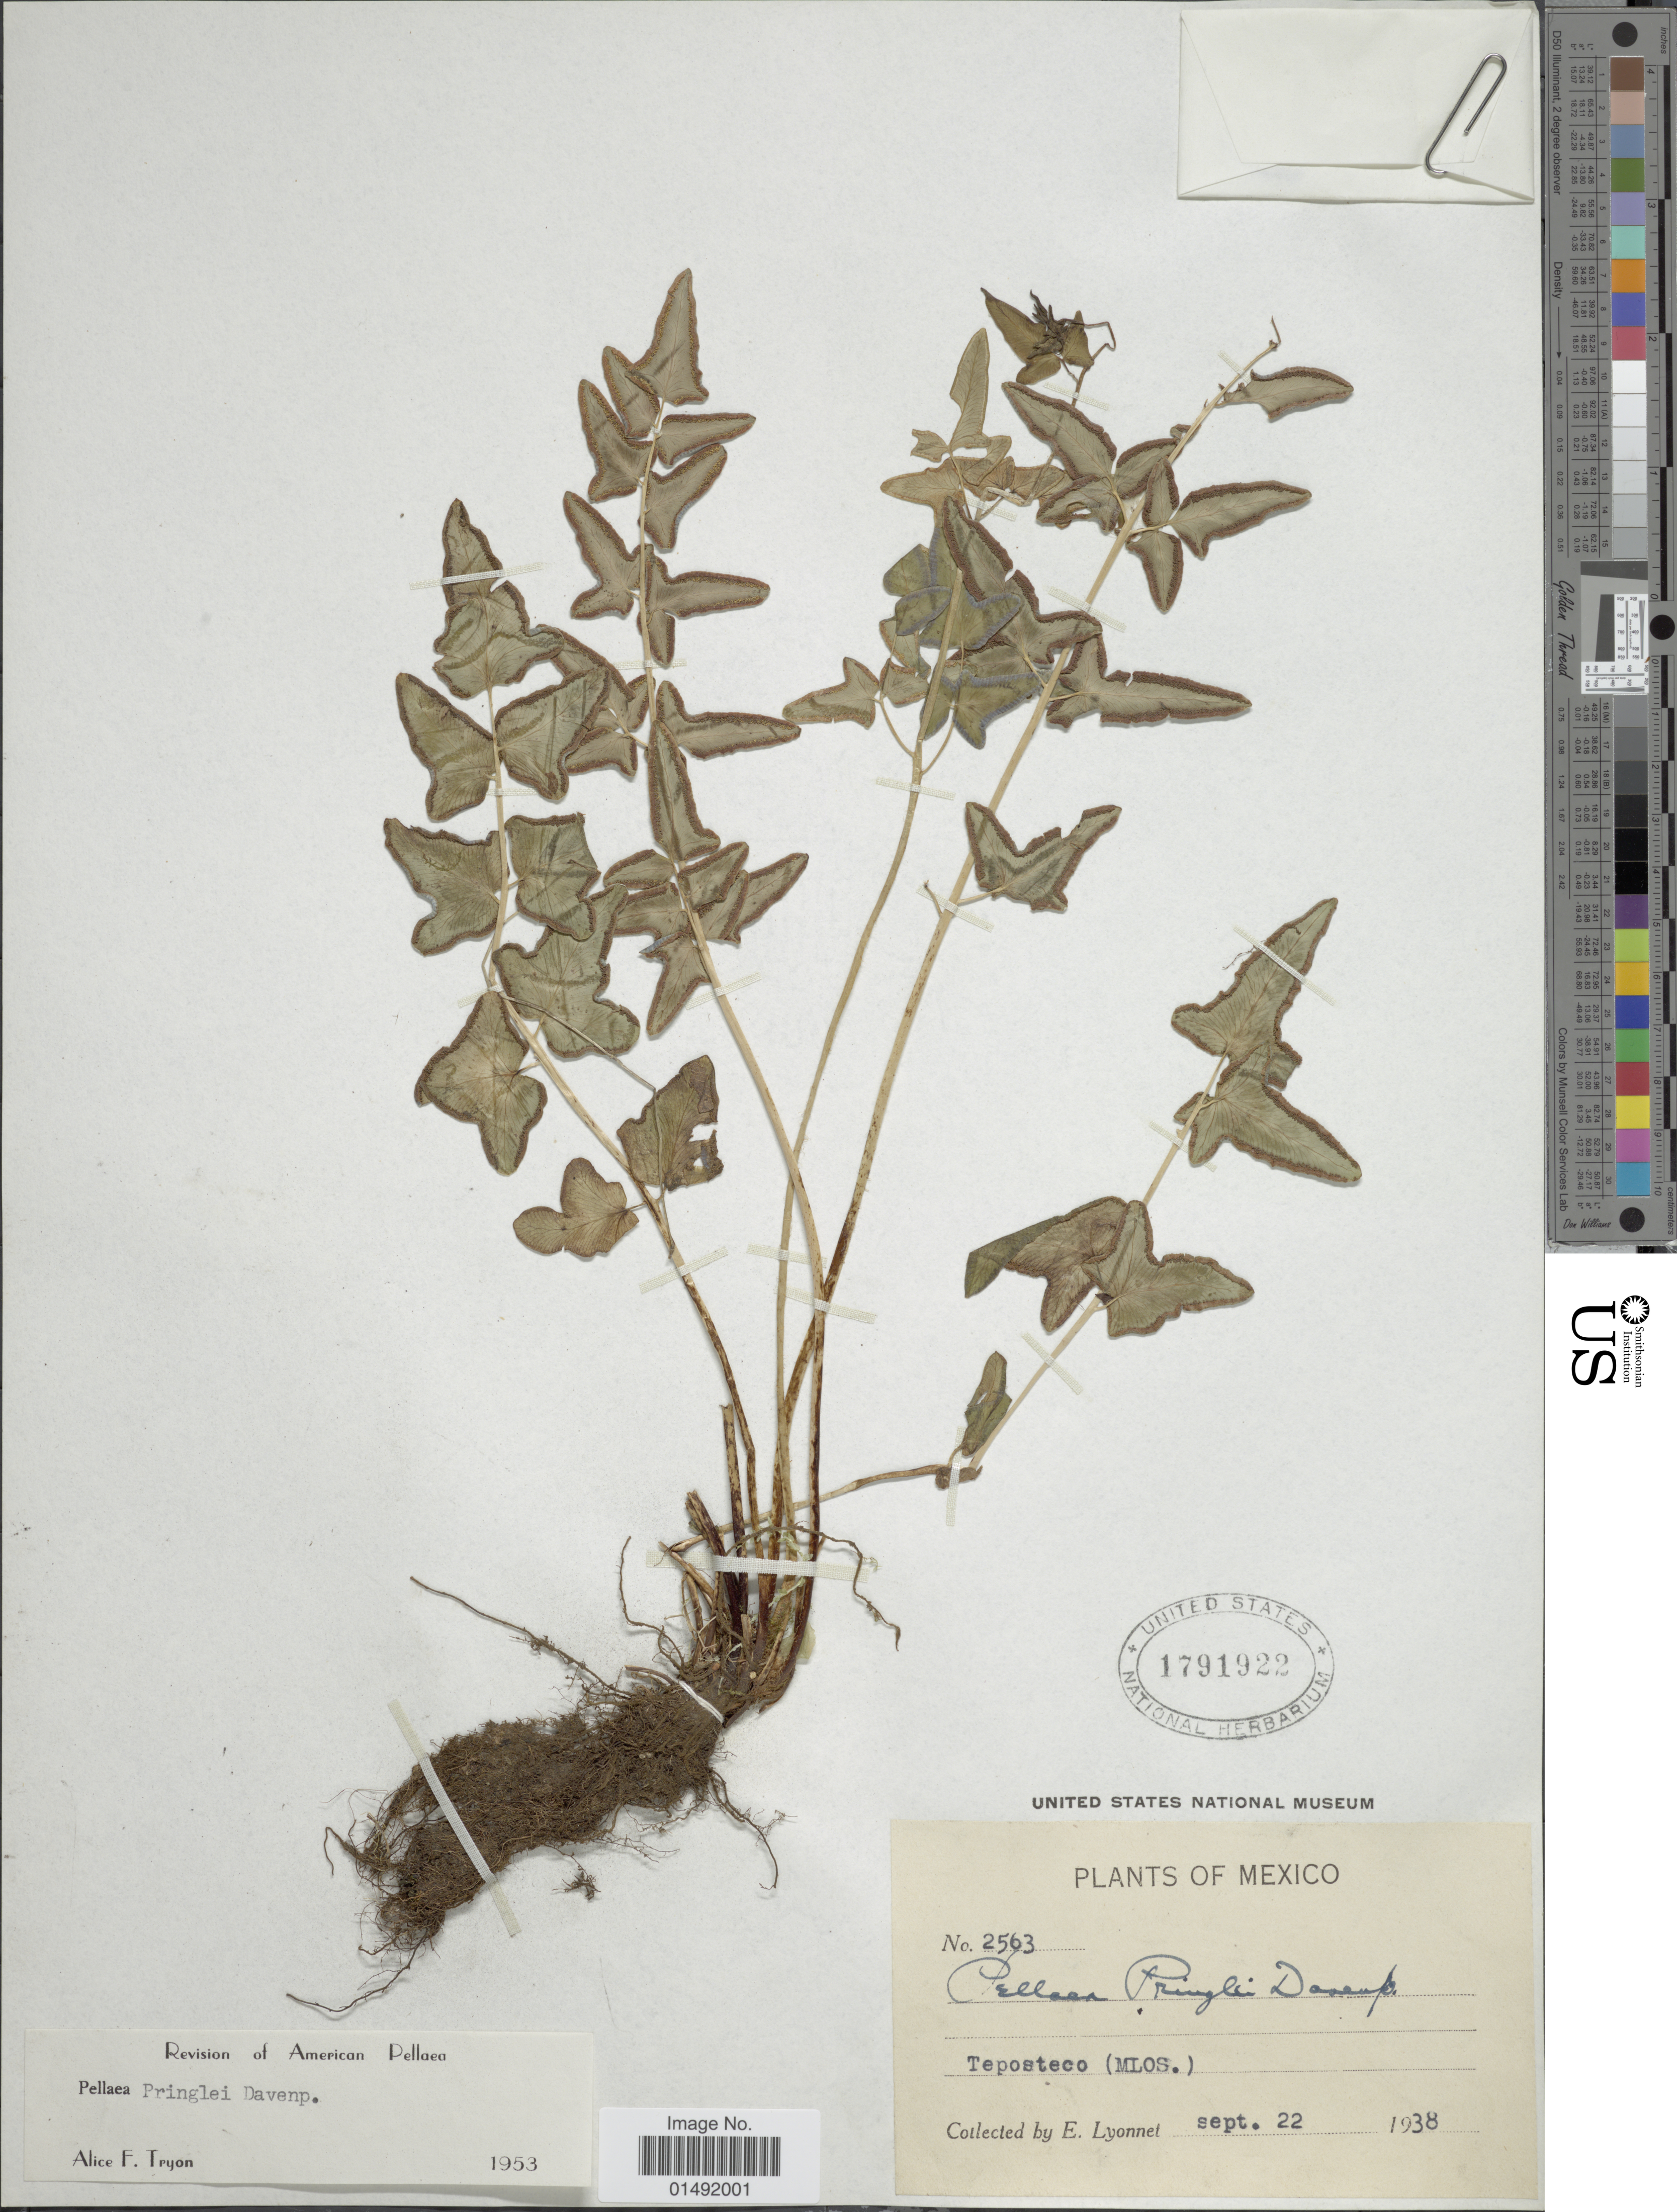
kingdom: Plantae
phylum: Tracheophyta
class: Polypodiopsida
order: Polypodiales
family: Pteridaceae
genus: Pellaea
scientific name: Pellaea pringlei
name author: Davenp.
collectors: E. Lyonnet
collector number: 2563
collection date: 1938-09-22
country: Mexico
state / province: Morelos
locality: Teposteco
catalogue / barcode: US 1791922